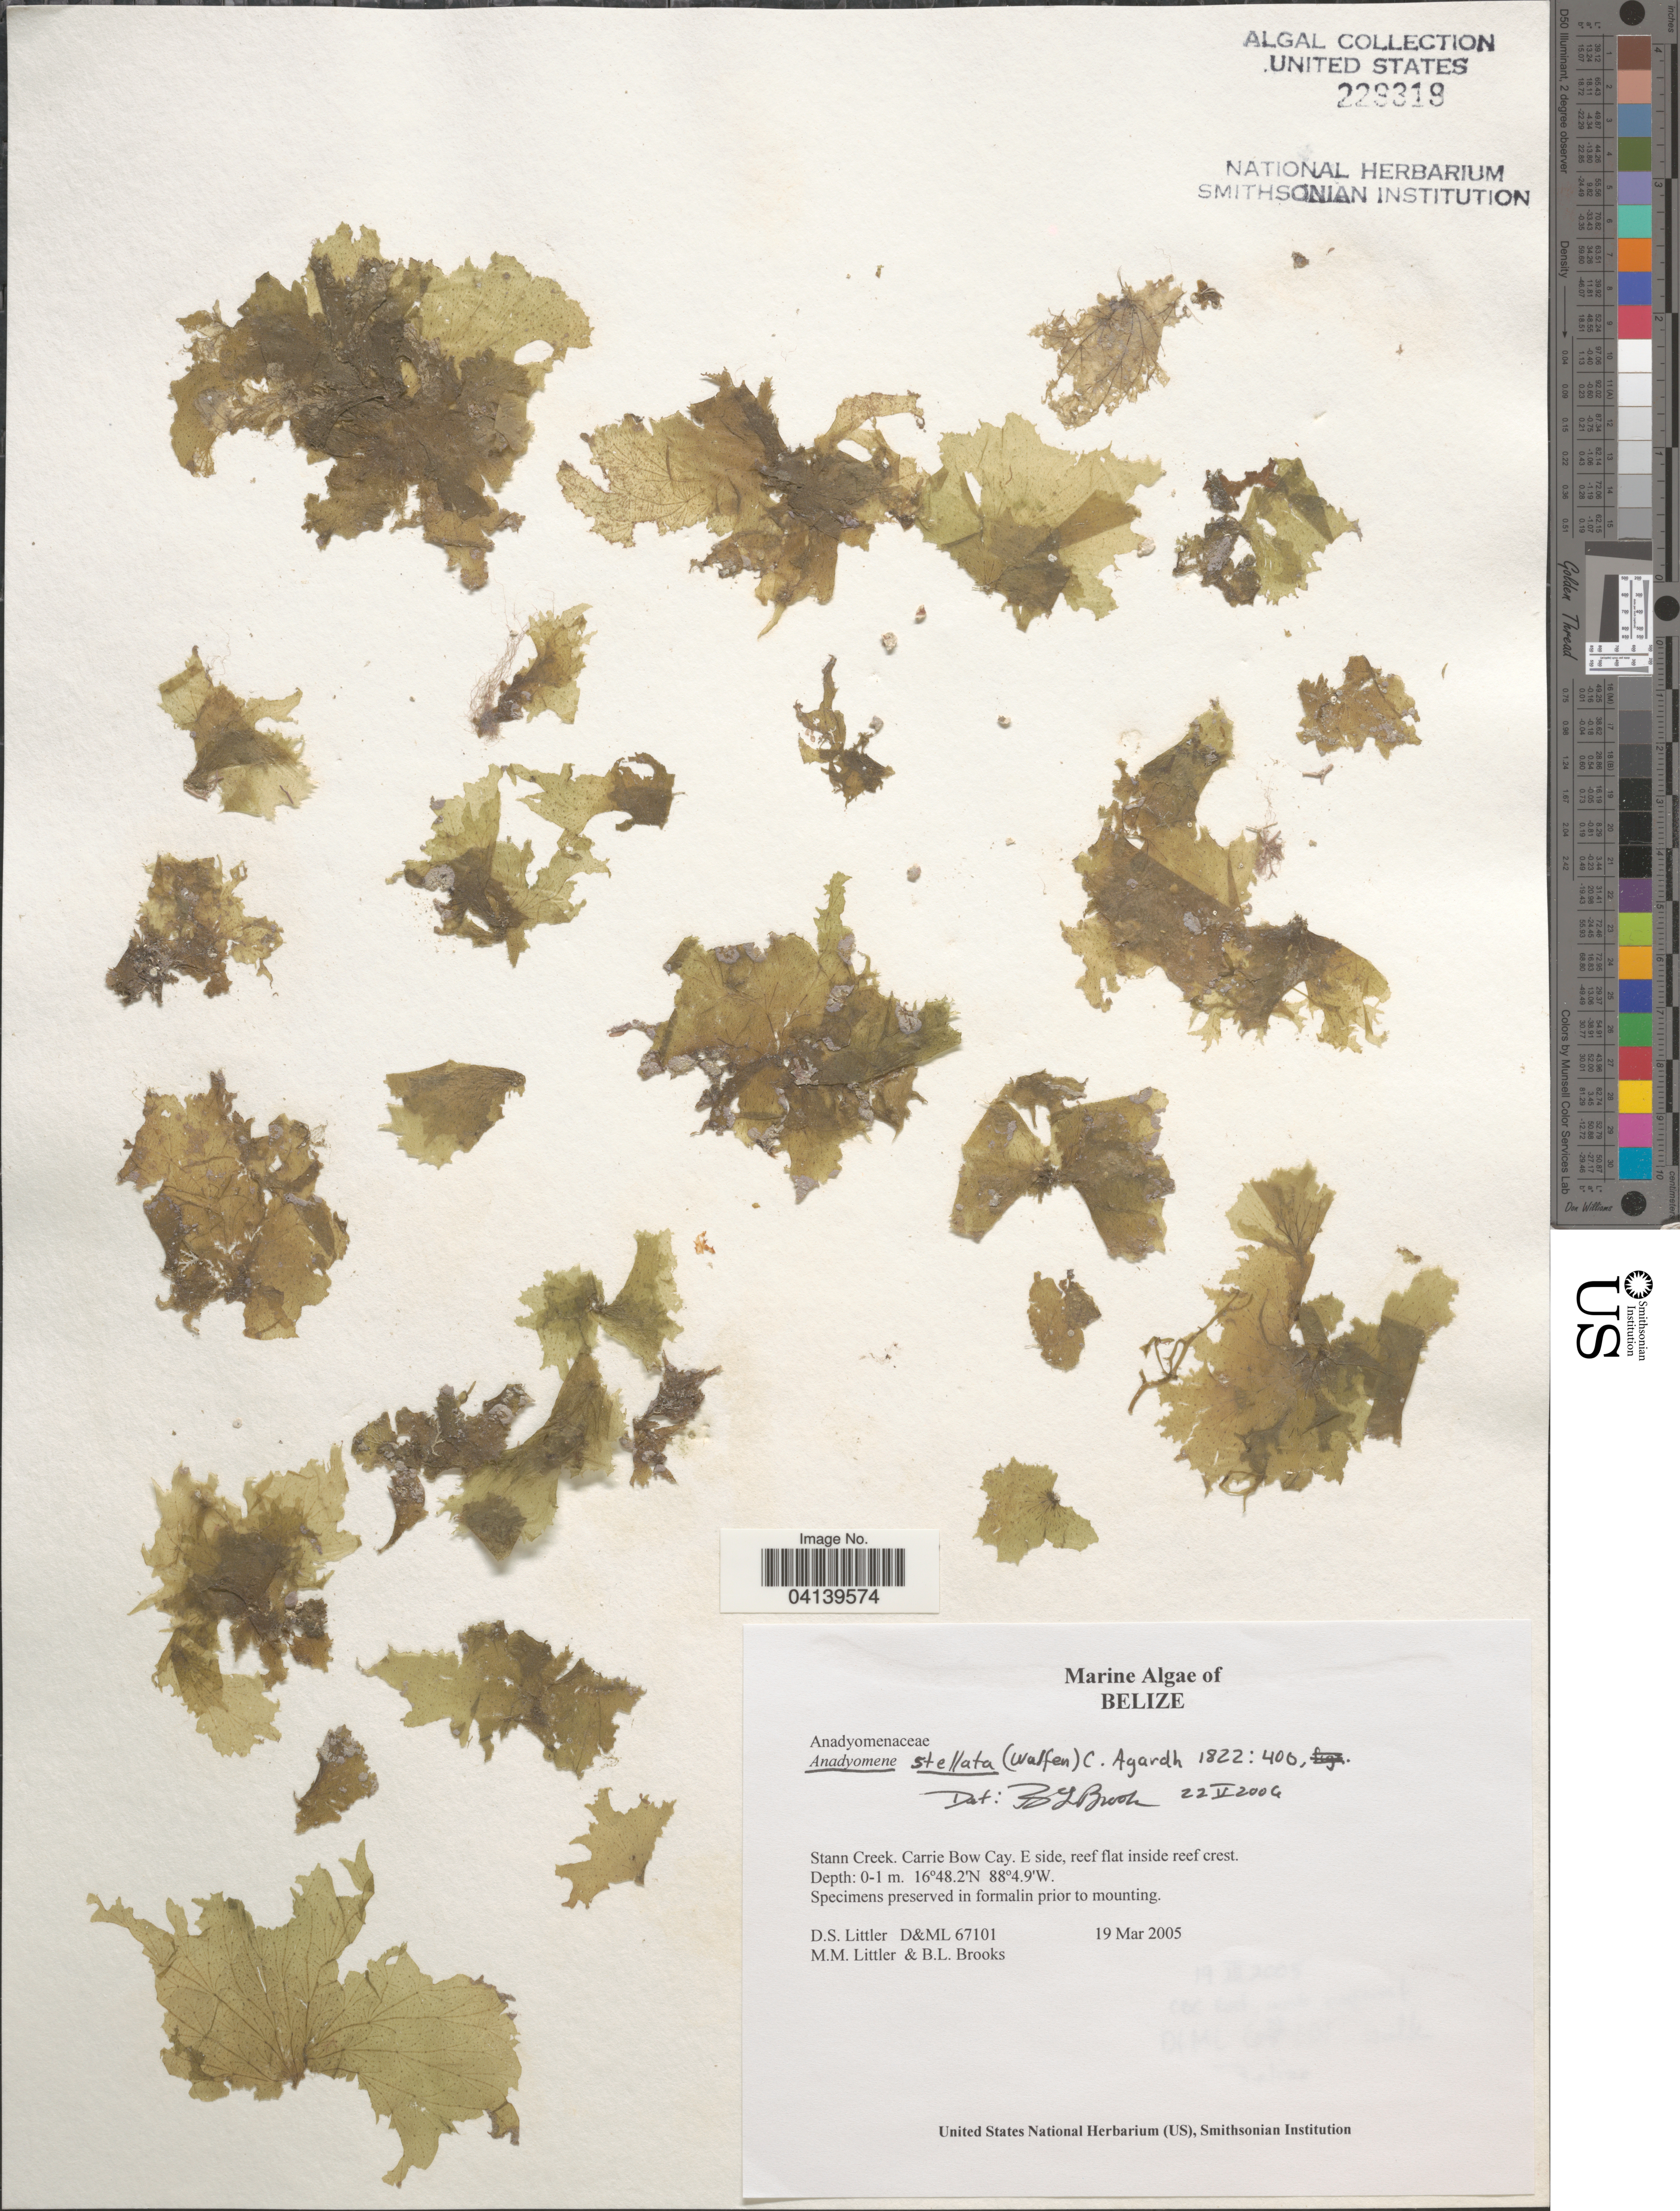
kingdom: Plantae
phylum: Chlorophyta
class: Ulvophyceae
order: Cladophorales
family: Anadyomenaceae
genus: Anadyomene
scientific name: Anadyomene stellata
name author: (Wulfen) C. Agardh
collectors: D. S. Littler & B. Brooks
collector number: D&ML67101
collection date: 2005-03-19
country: Belize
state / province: Stann Creek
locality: Carrie Bow Cay. E side, reef flat inside reef crest.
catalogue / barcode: US 229319